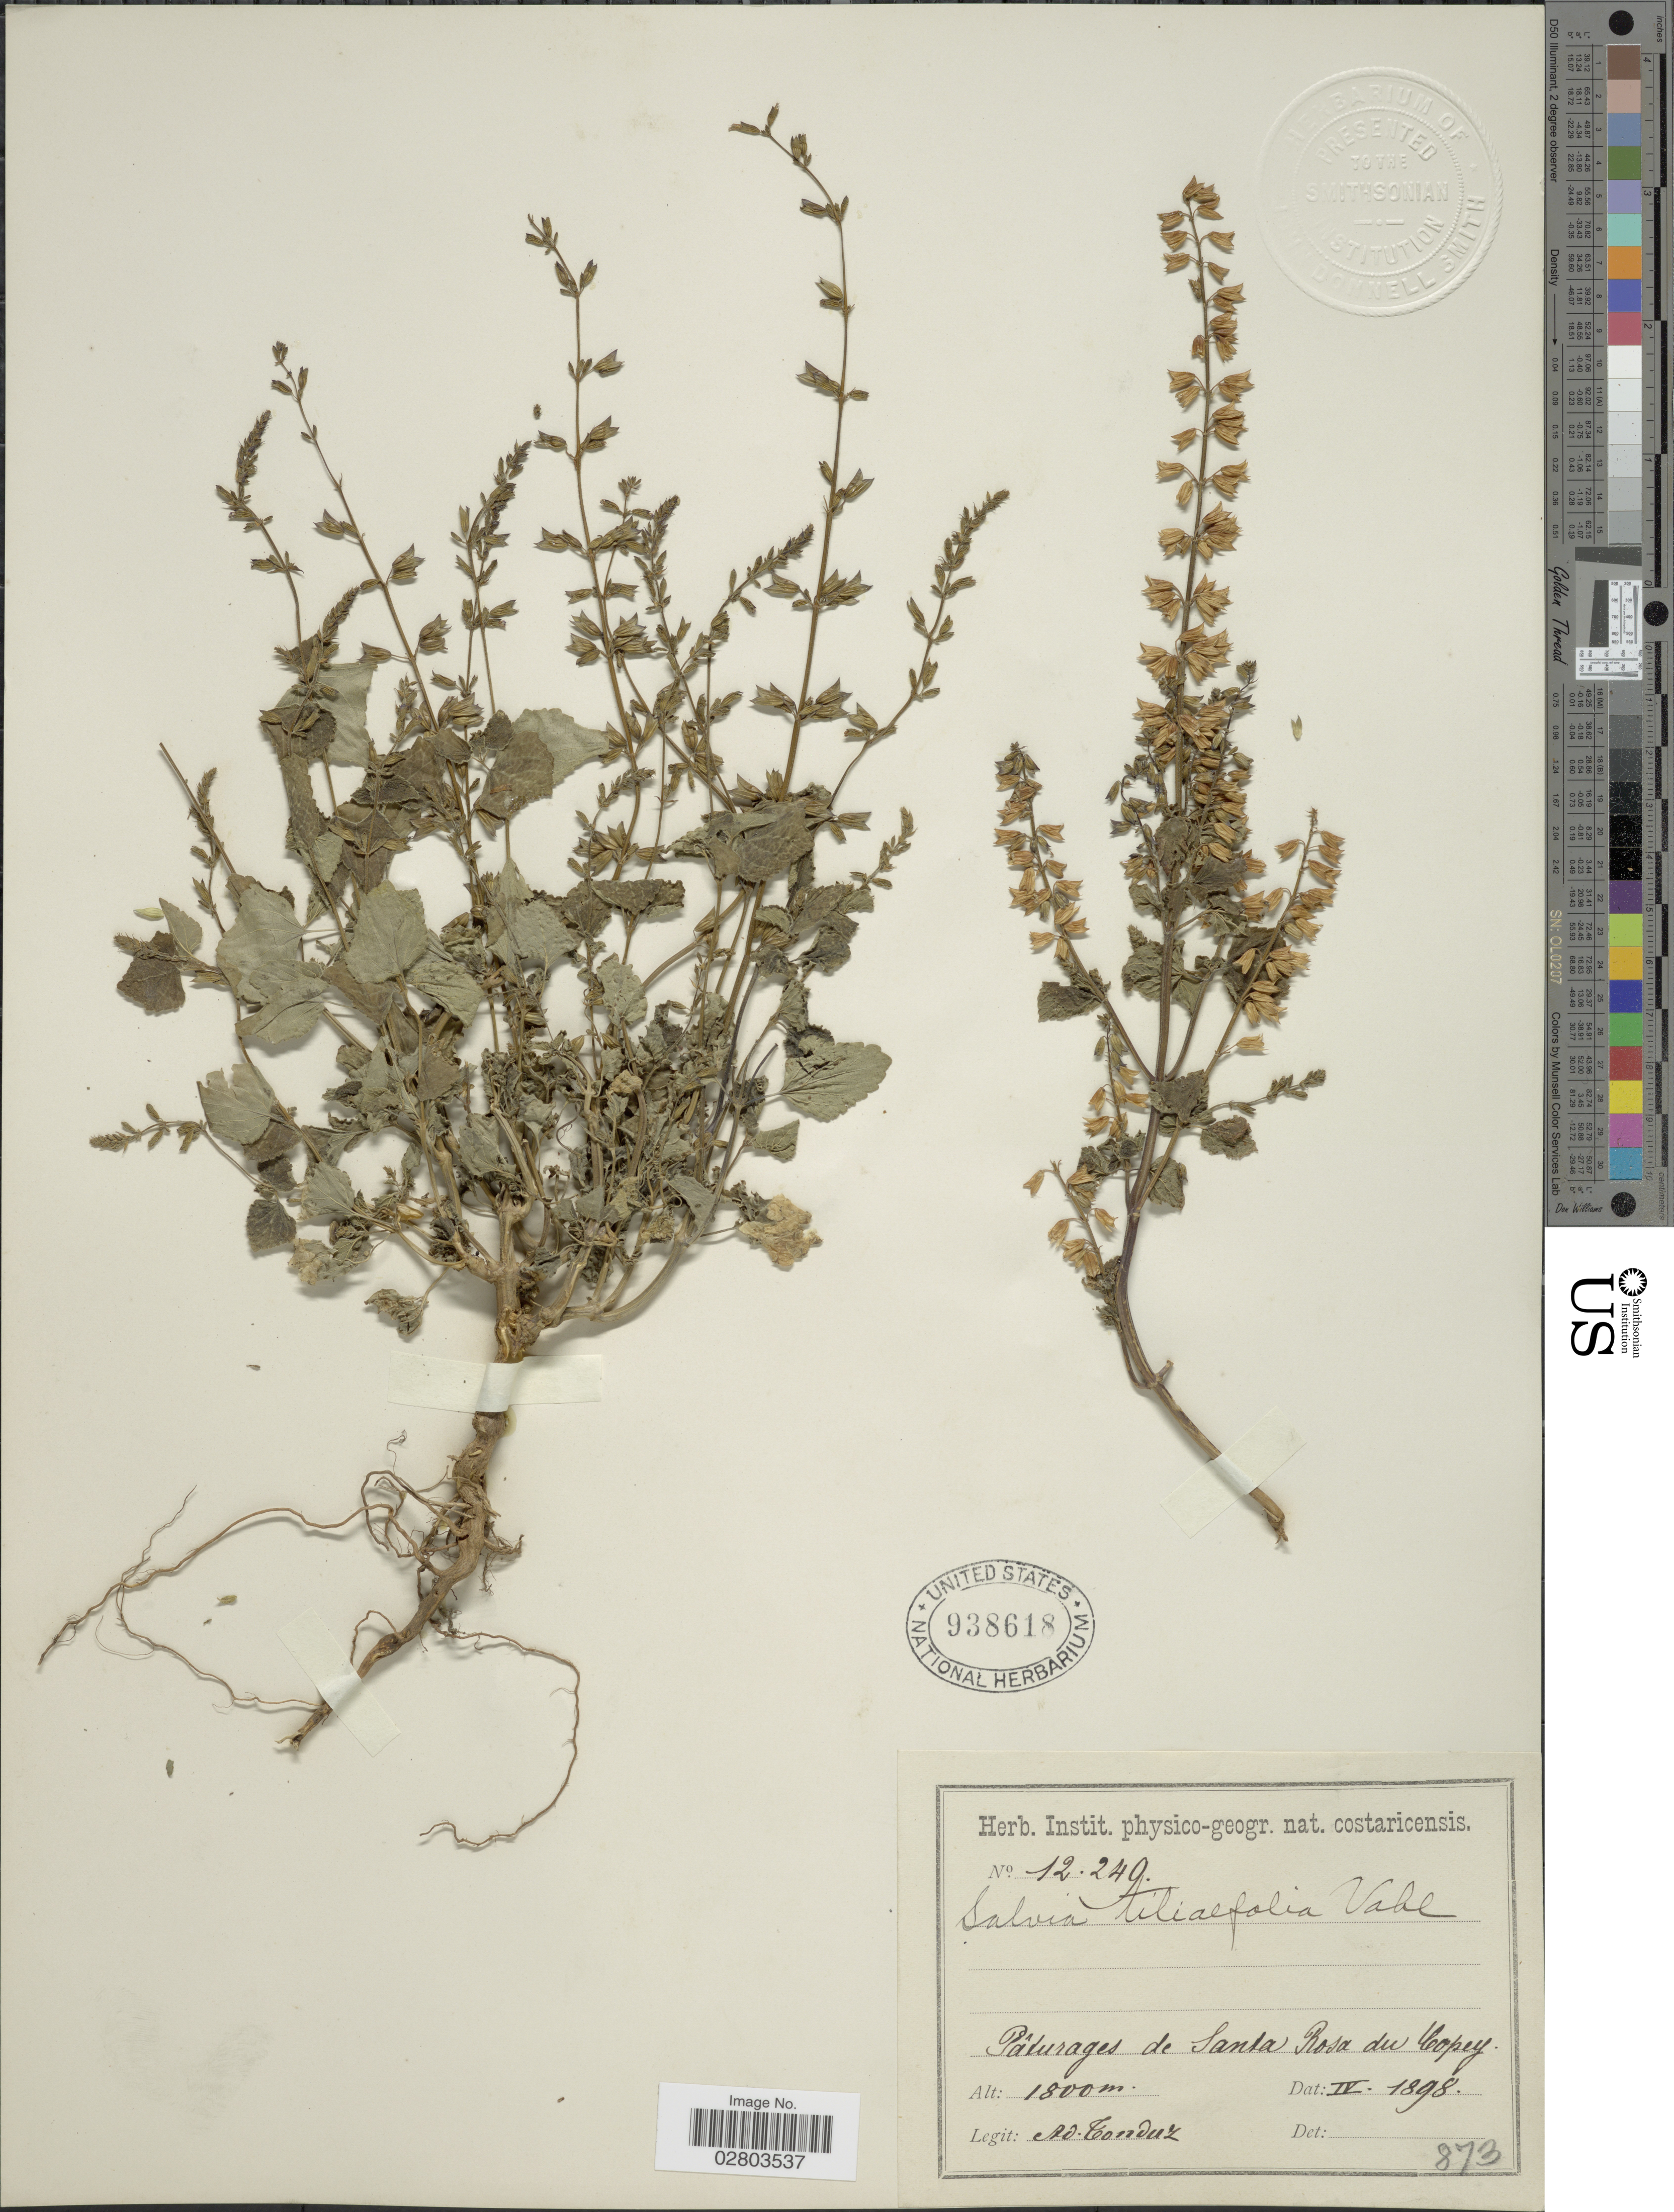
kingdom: Plantae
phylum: Tracheophyta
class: Magnoliopsida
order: Lamiales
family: Lamiaceae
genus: Salvia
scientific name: Salvia tiliifolia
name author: Vahl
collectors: A. Tonduz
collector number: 12249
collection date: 1898-04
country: Costa Rica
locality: Pâturages de Santa Rosa du Copey.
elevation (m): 1800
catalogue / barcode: US 938618